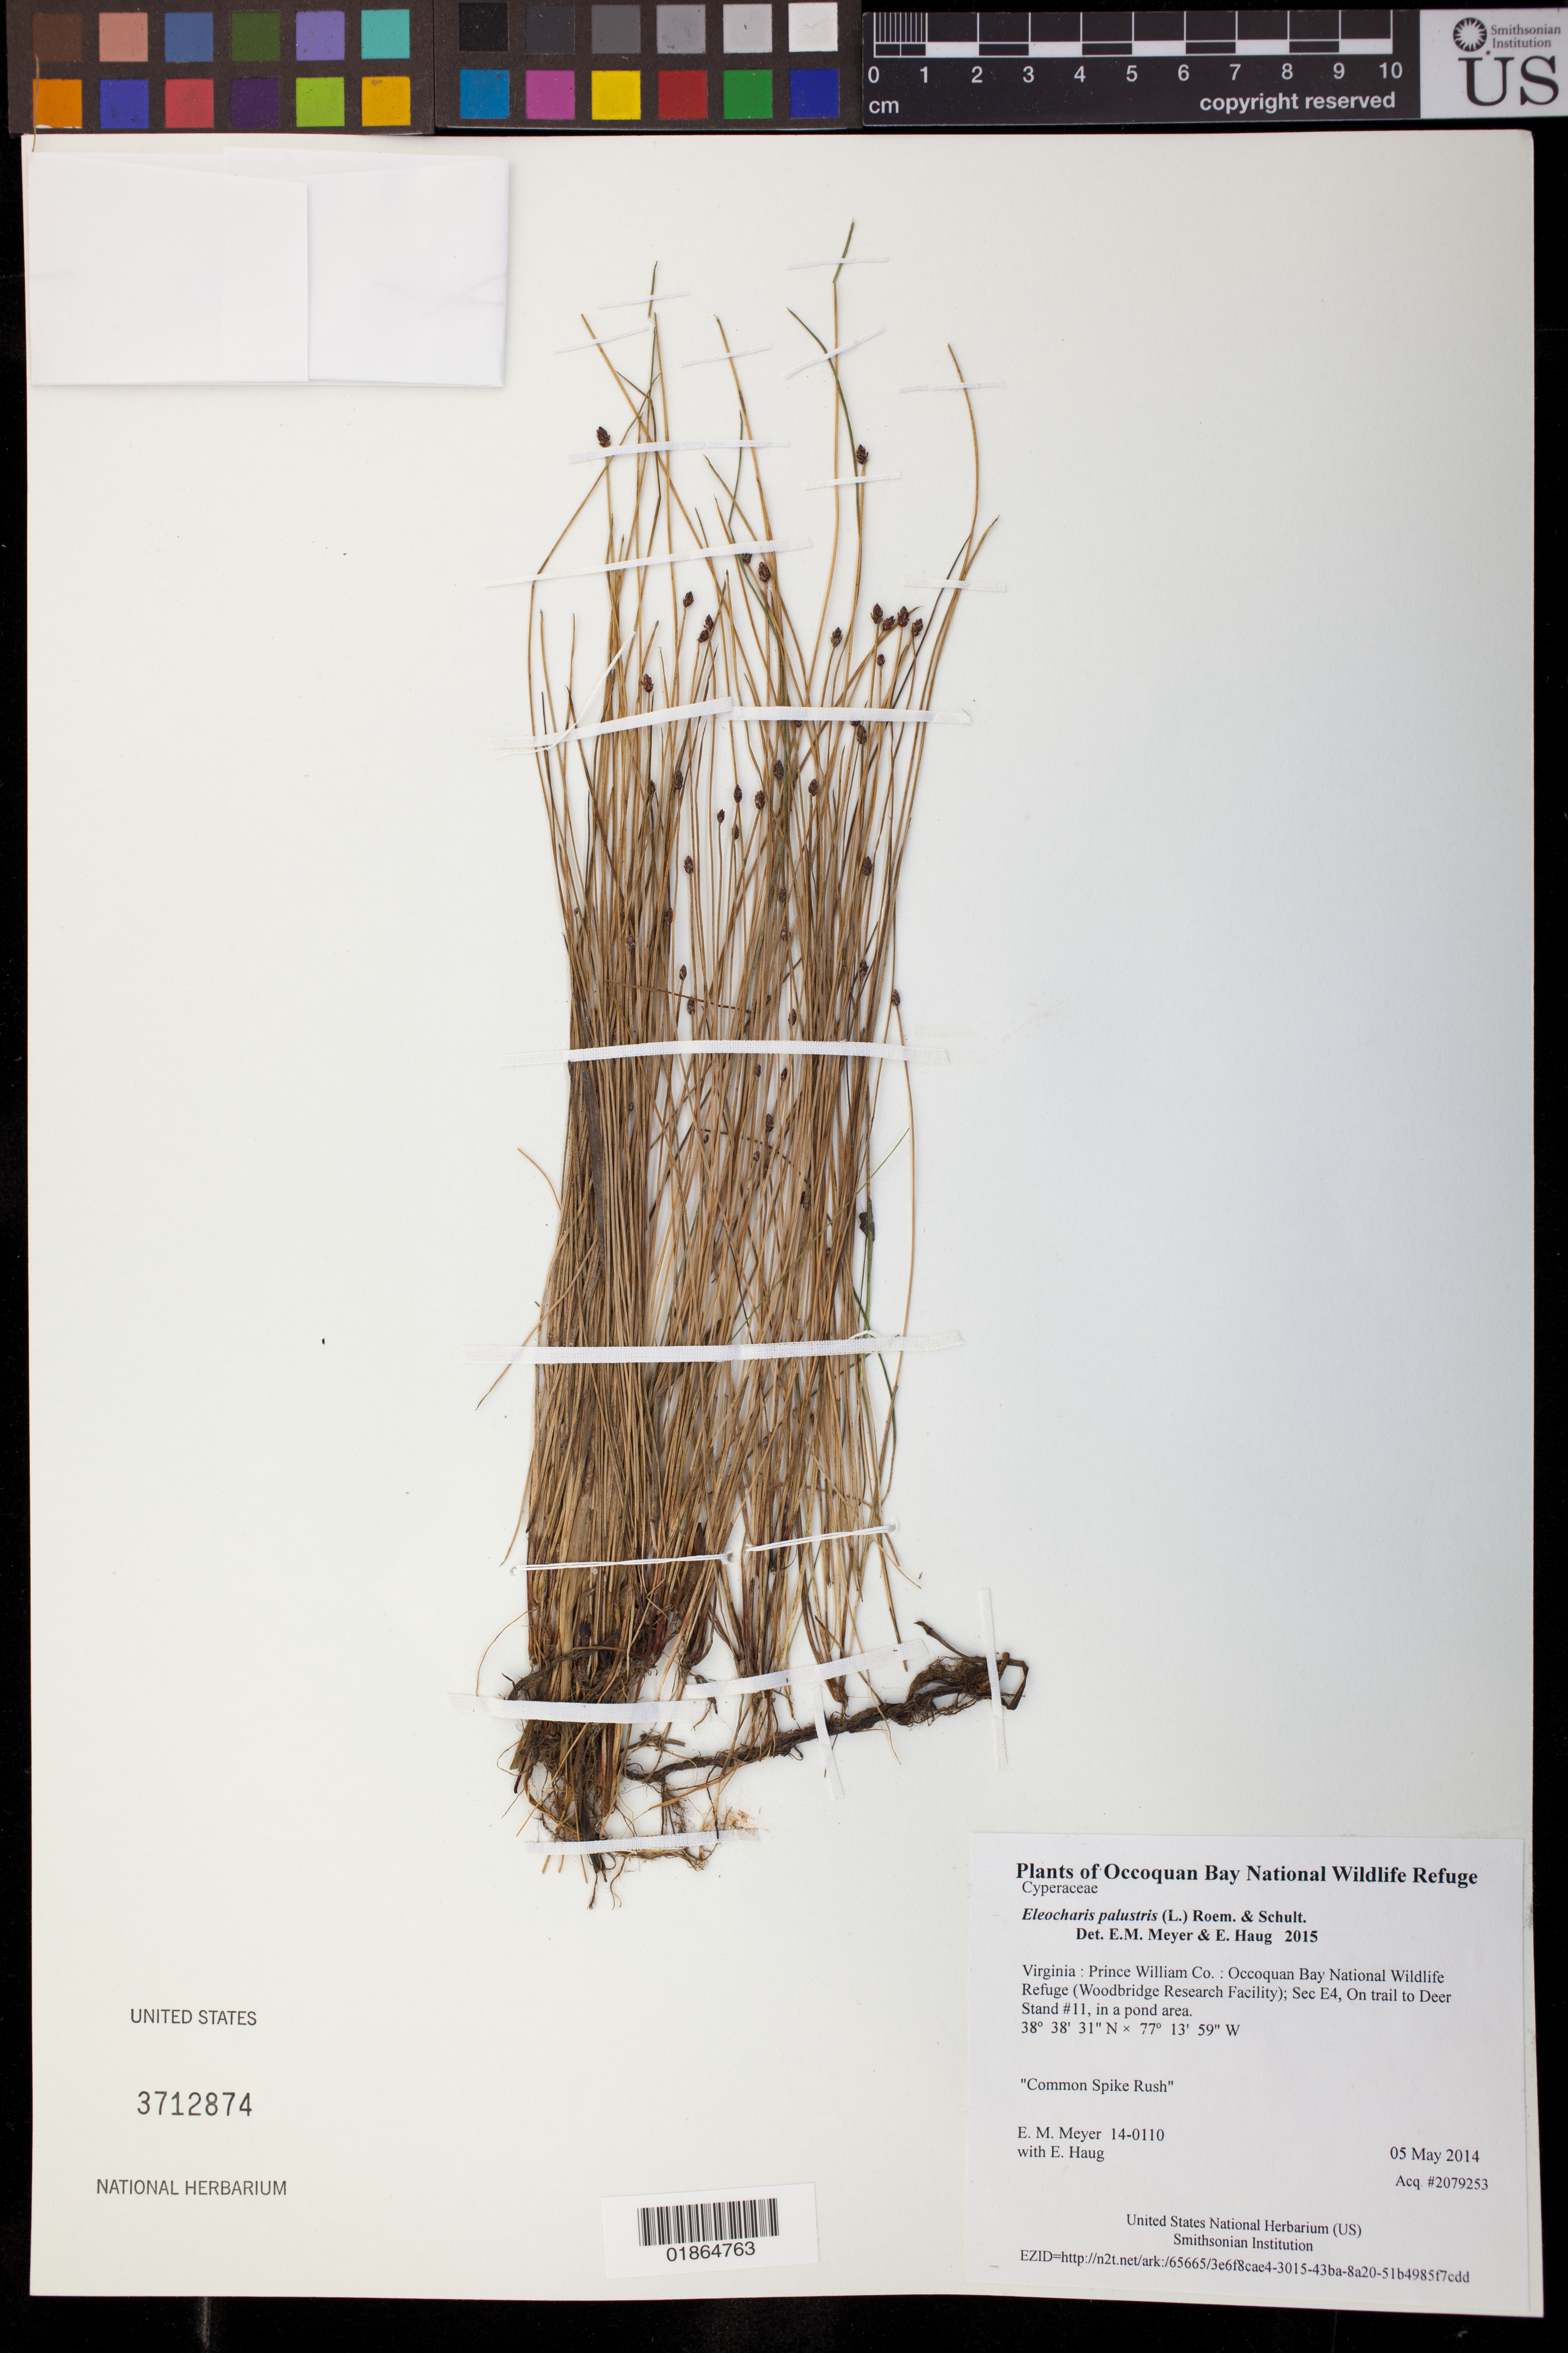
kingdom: Plantae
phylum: Tracheophyta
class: Liliopsida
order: Poales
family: Cyperaceae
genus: Eleocharis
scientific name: Eleocharis tenuis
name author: (Willd.) Schult.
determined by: Strong, Mark T., (BOT), Smithsonian Institution - National Museum of Natural History (UNITED STATES)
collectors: E. M. Meyer & E. Haug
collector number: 14-0110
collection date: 2014-05-05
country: United States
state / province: Virginia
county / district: Prince William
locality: Occoquan Bay National Wildlife Refuge (Woodbridge Research Facility); Sec E4, On trail to Deer Stand #11, in a pond area.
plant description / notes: Common Spike Rush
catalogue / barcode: US 3712874